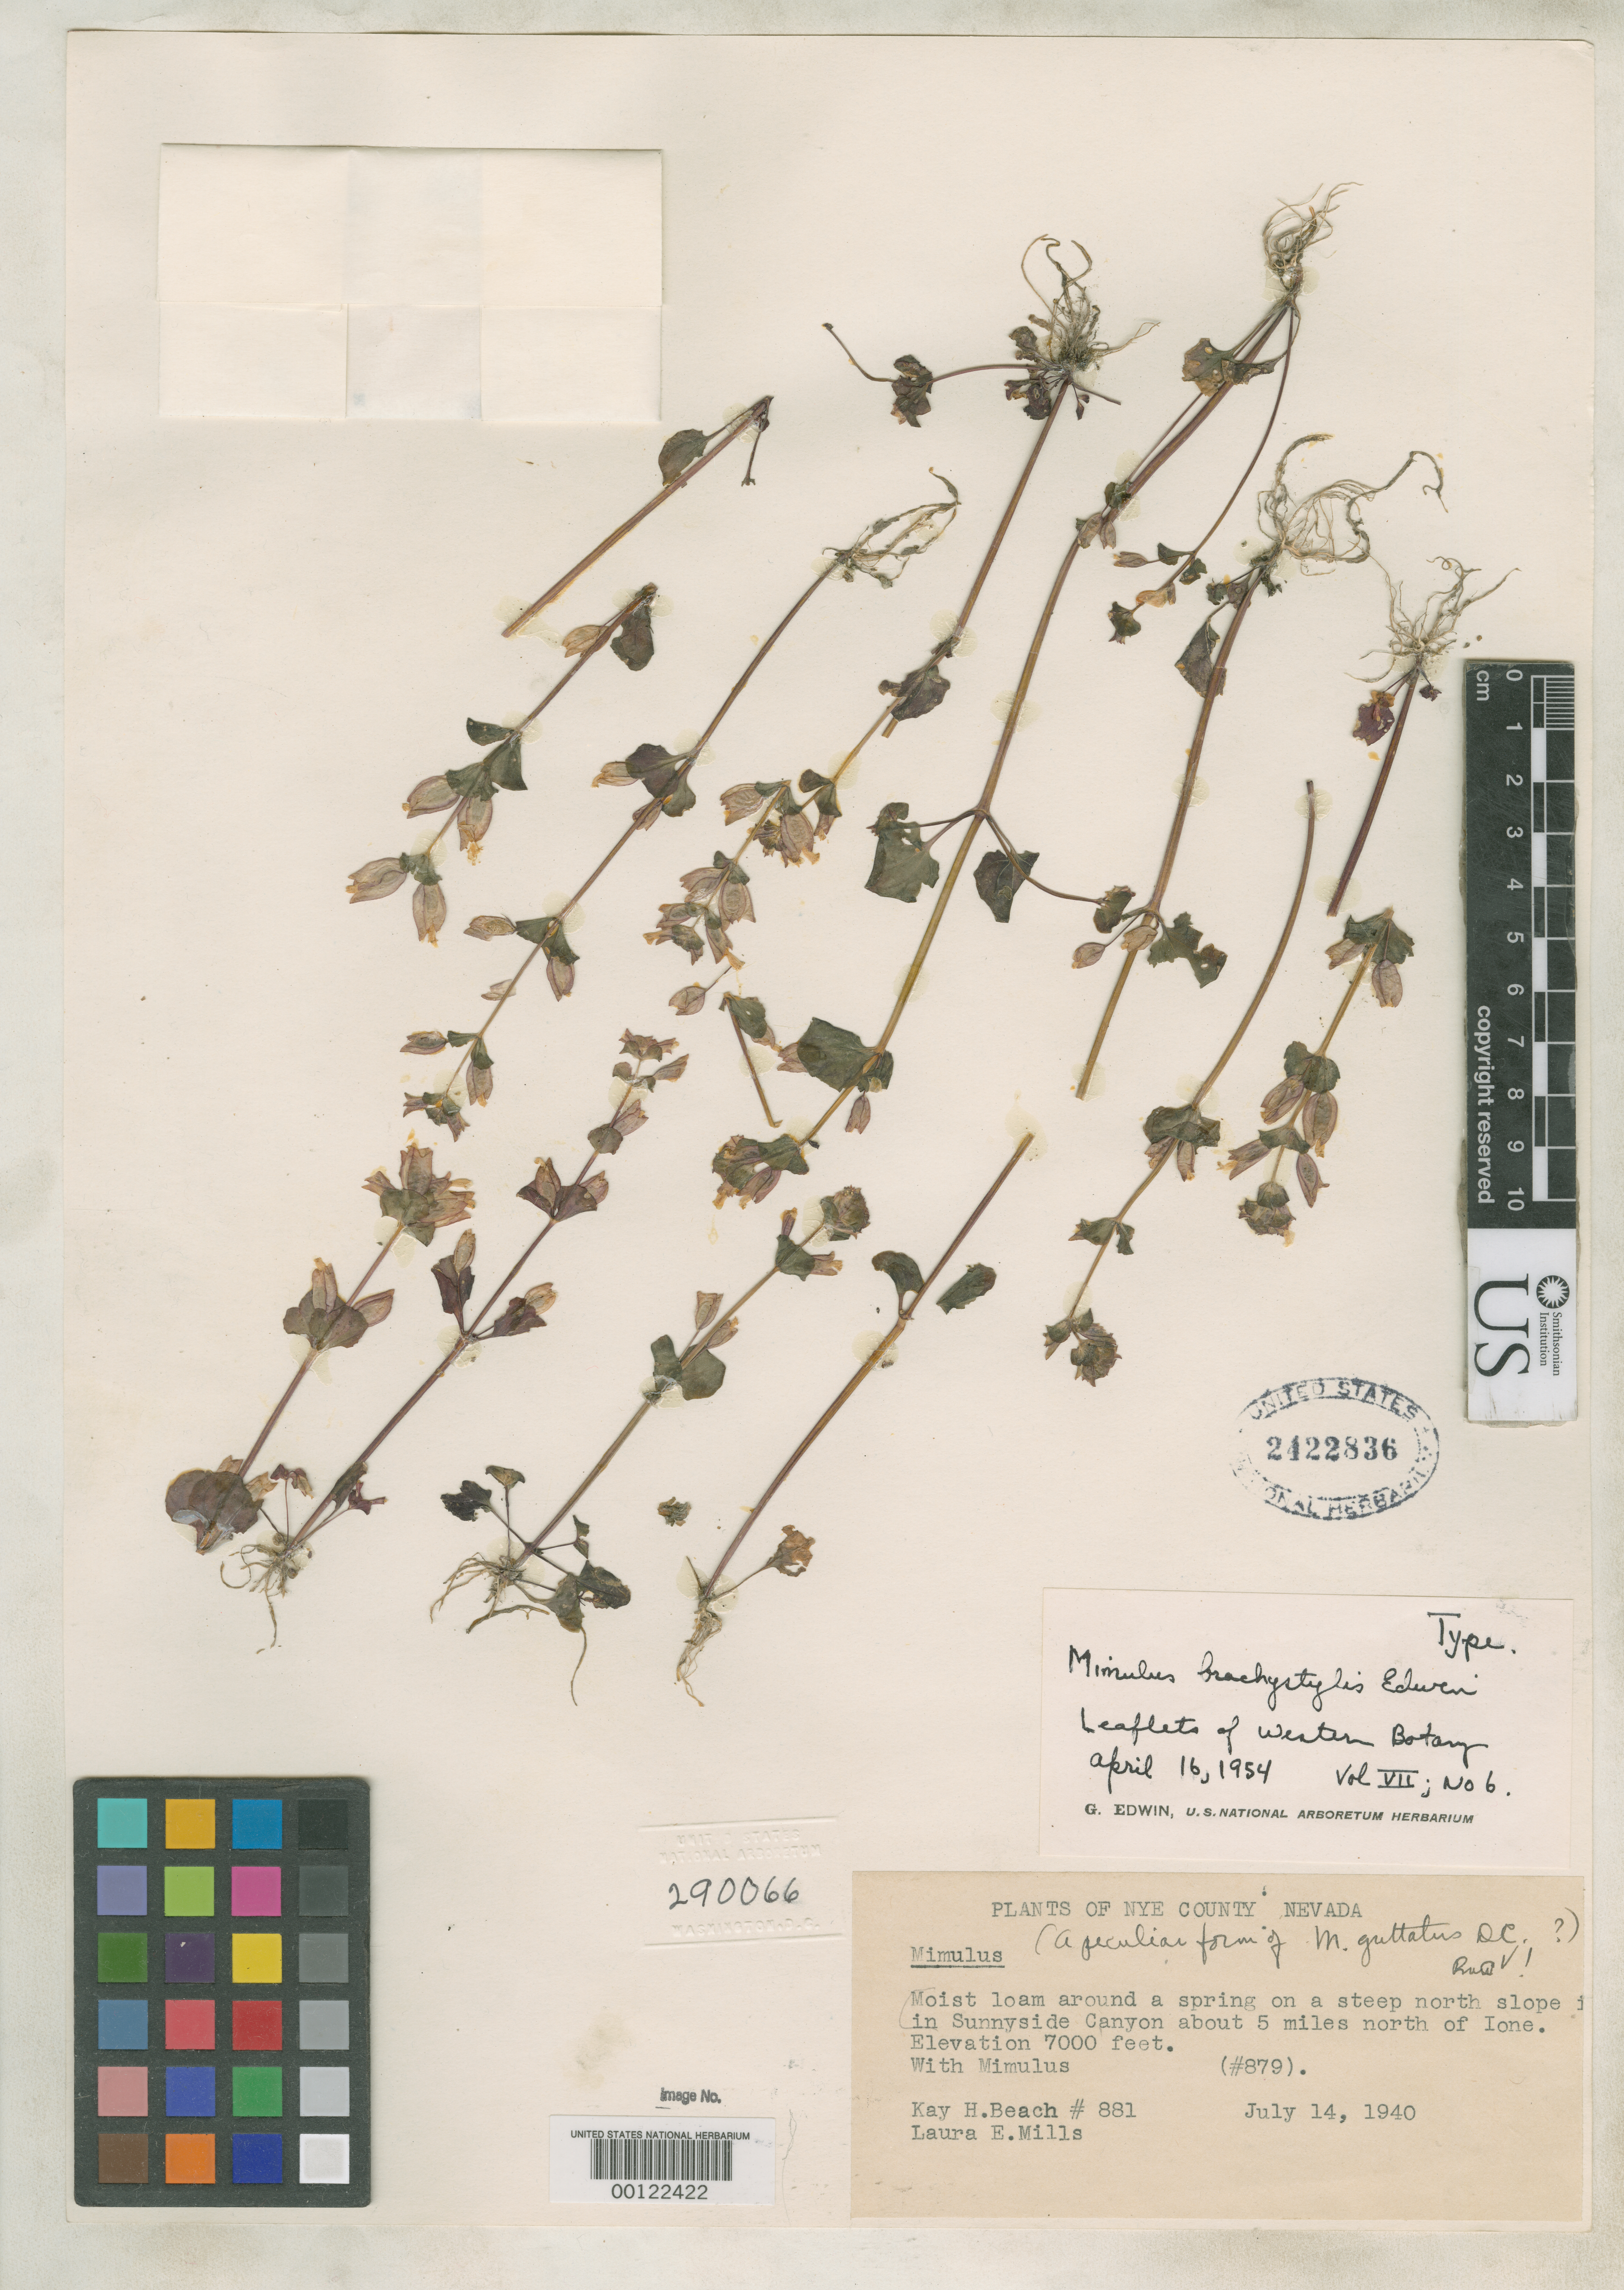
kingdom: Plantae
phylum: Tracheophyta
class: Magnoliopsida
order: Lamiales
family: Phrymaceae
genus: Mimulus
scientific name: Mimulus brachystylis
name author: Edwin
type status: Holotype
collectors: K. H. Beach & L. Mills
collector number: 881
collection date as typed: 14 Jul 1940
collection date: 1940-07-14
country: United States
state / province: Nevada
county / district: Nye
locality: Ione.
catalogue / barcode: US 2422836